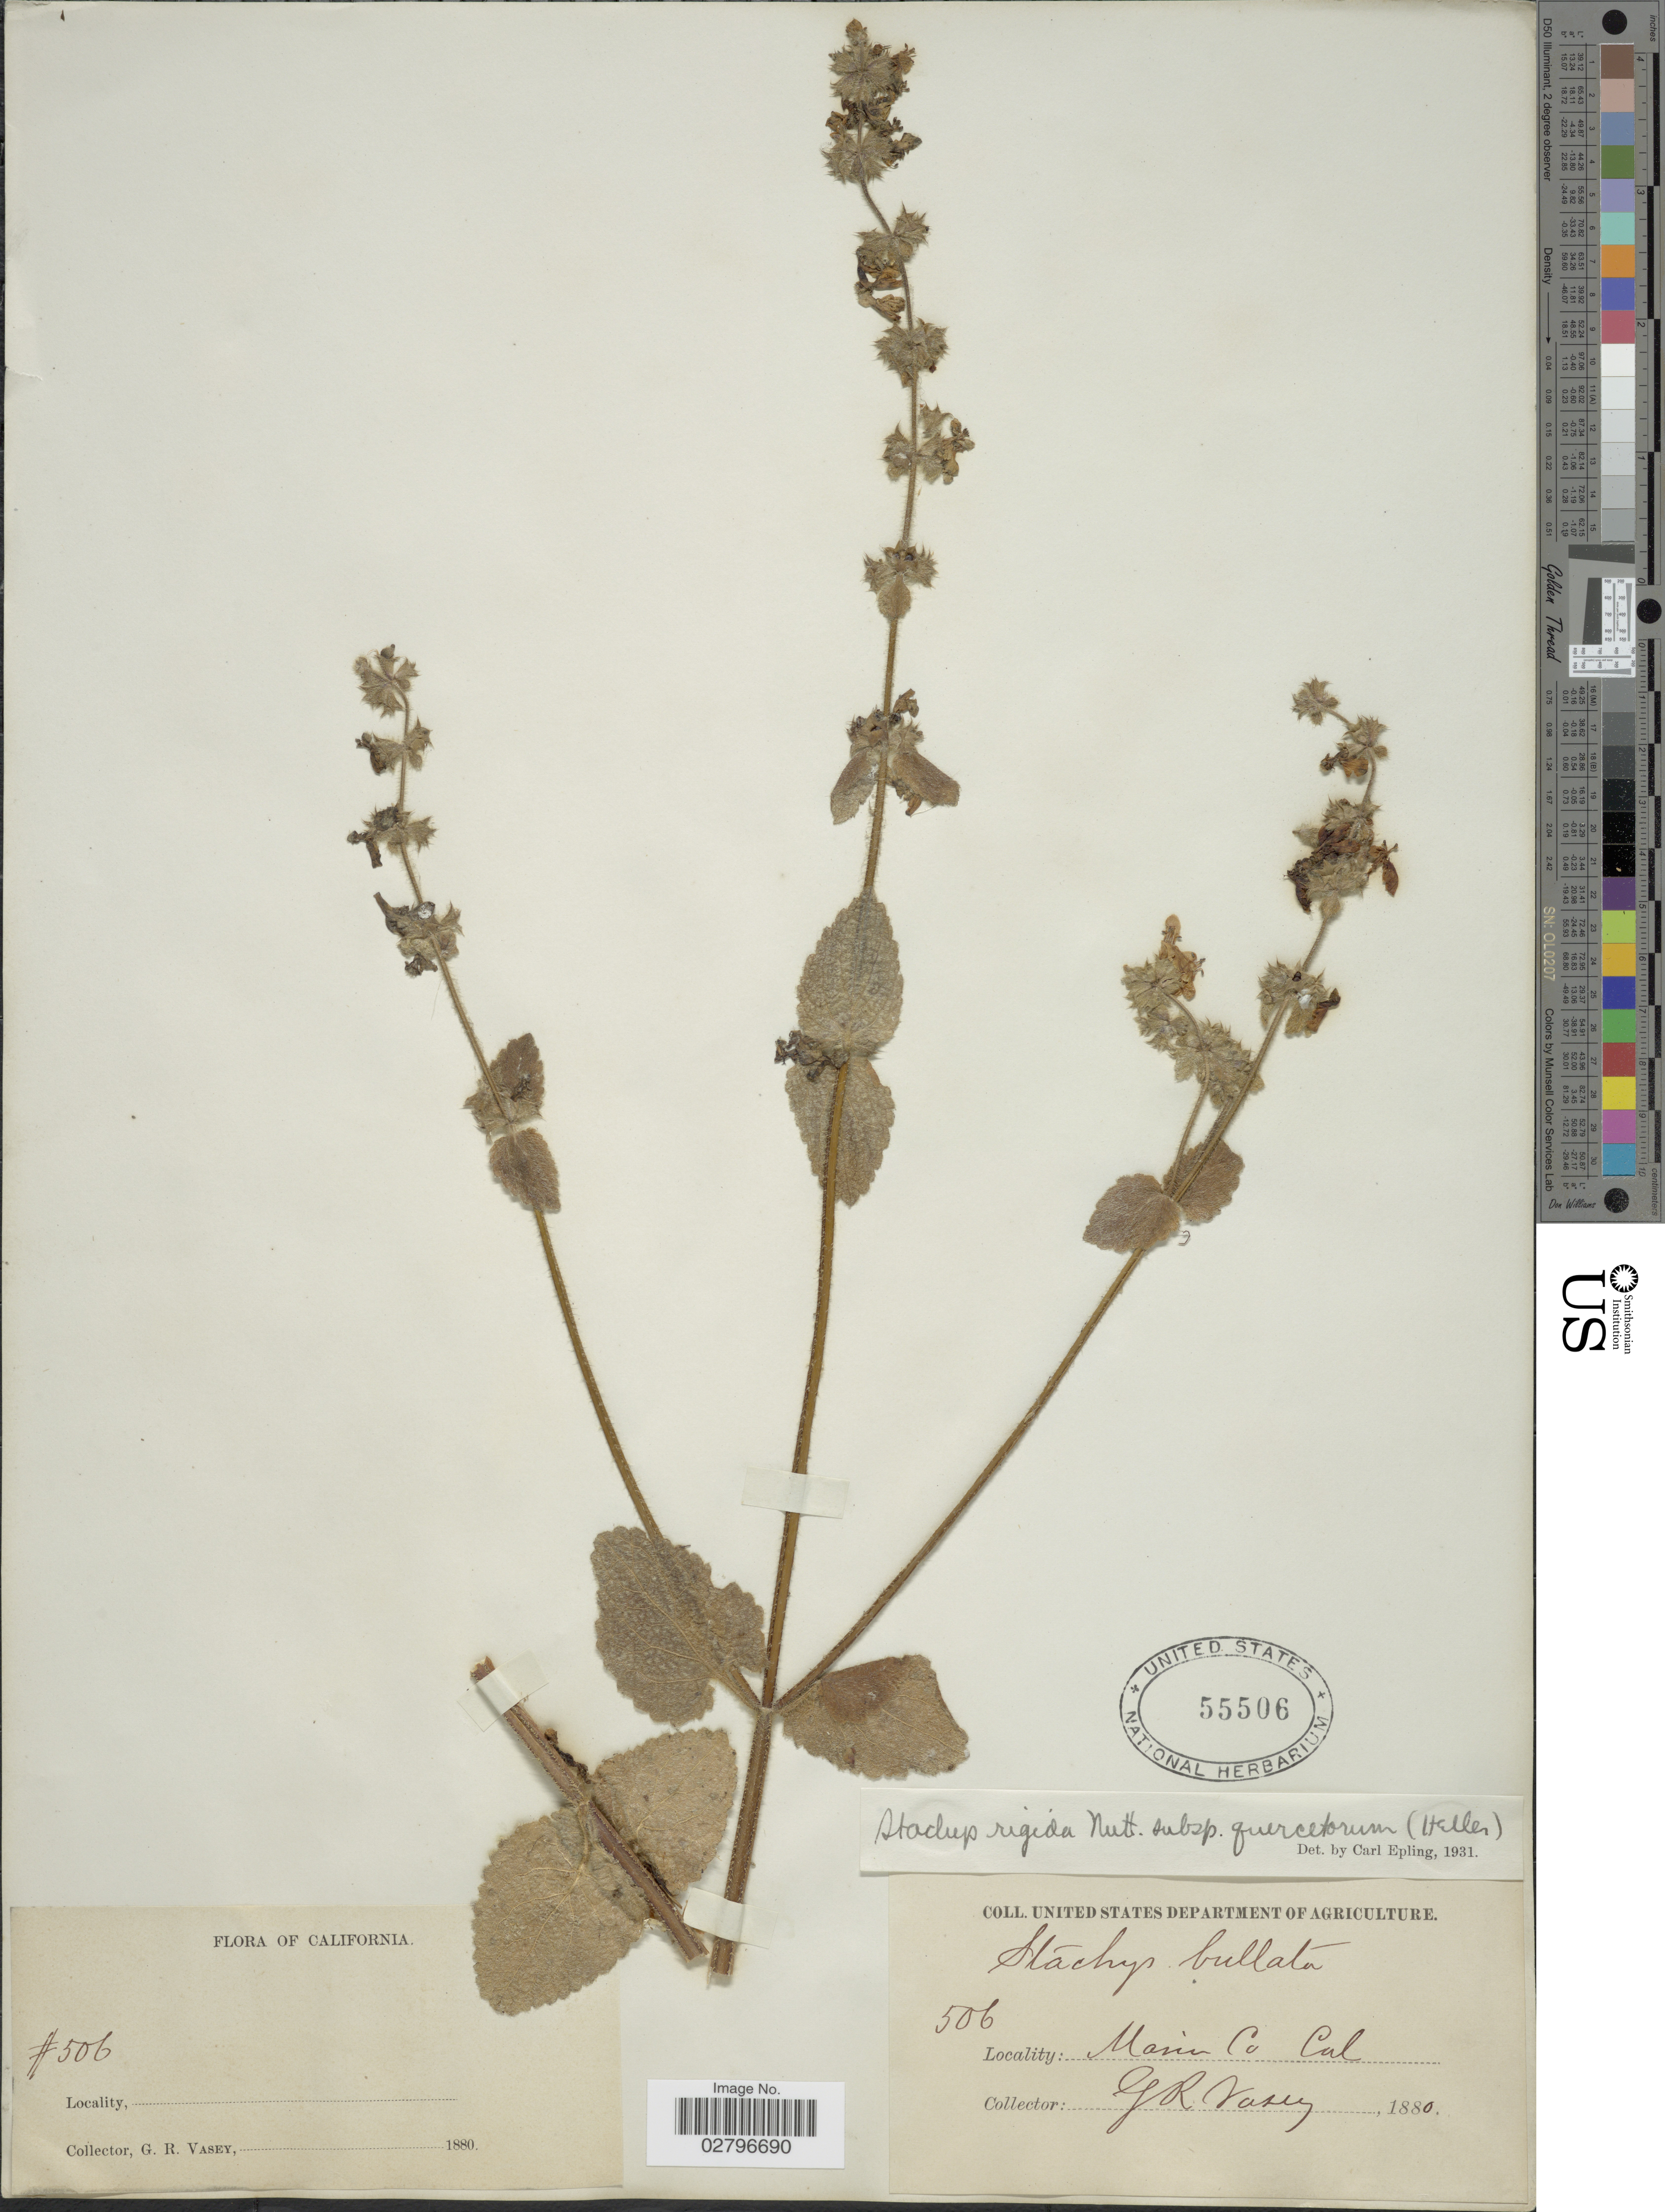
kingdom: Plantae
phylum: Tracheophyta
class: Magnoliopsida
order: Lamiales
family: Lamiaceae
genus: Stachys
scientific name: Stachys rigida subsp. quercetorum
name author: (A. Heller) Epling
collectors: G. R. Vasey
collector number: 506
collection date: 1880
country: United States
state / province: California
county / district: Marin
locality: Marin Co.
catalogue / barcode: US 55506